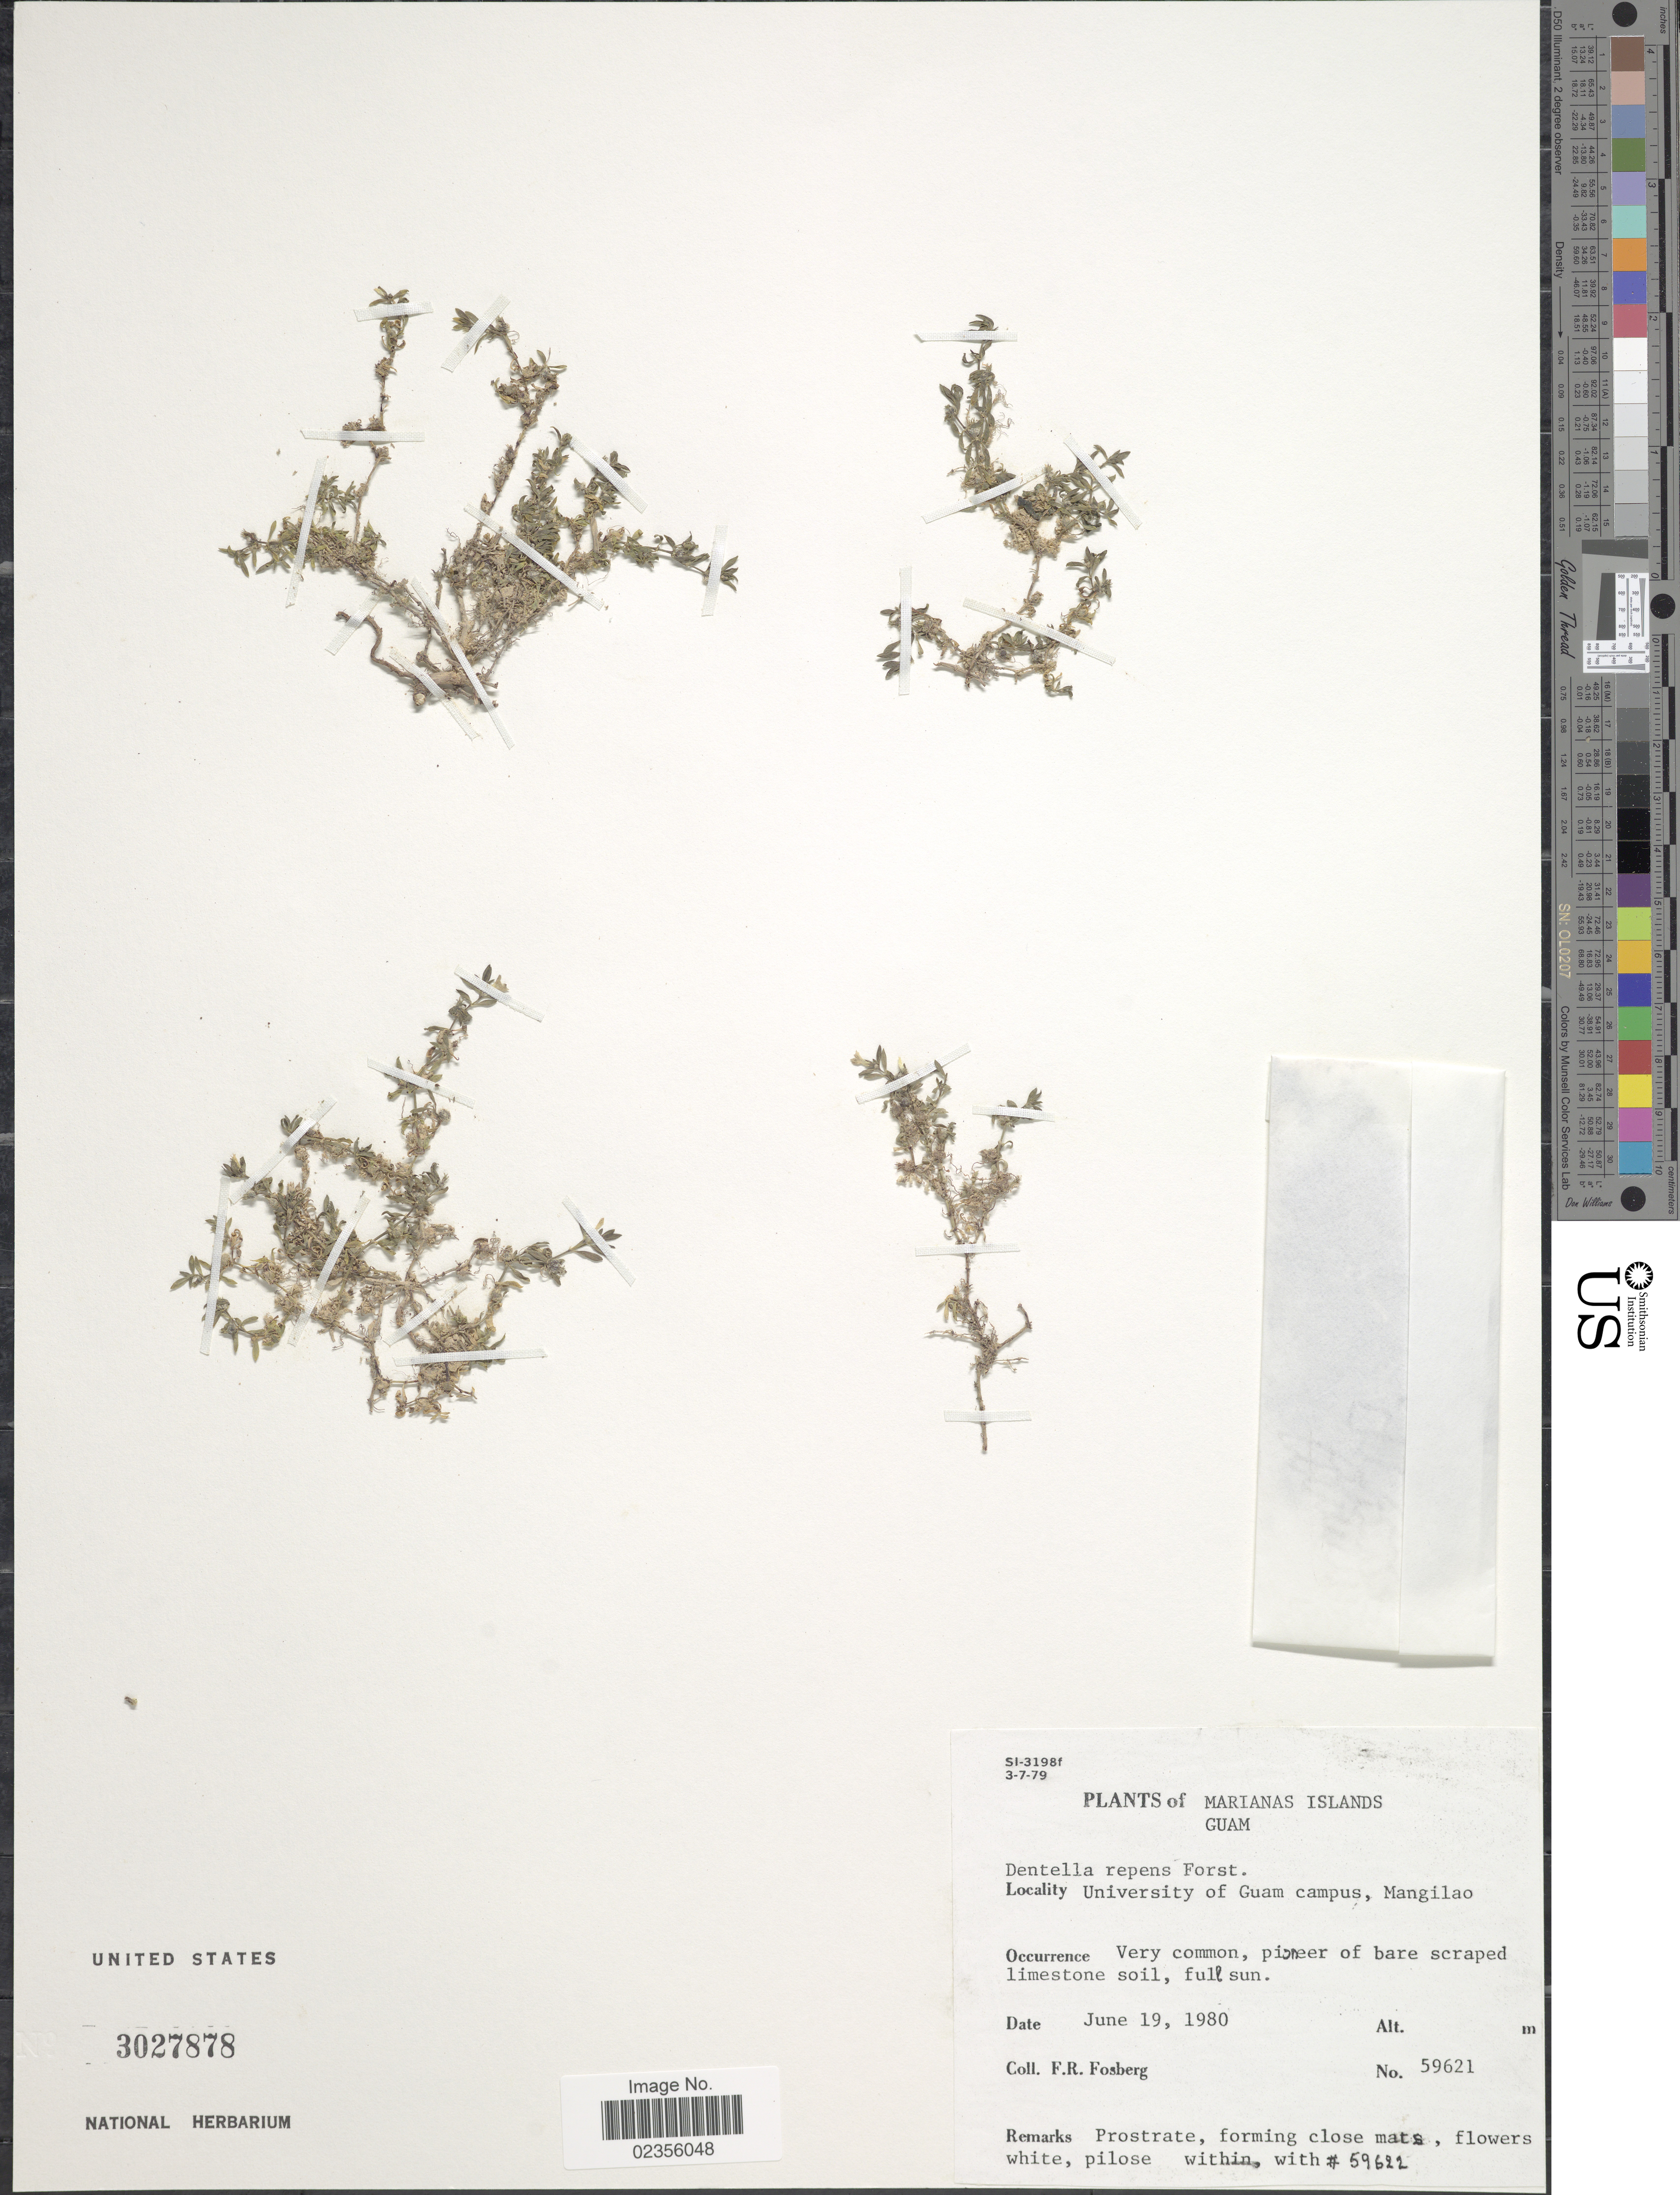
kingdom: Plantae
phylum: Tracheophyta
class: Magnoliopsida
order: Gentianales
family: Rubiaceae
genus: Dentella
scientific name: Dentella repens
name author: J.R. Forst. & G. Forst.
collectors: F. R. Fosberg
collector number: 59621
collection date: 1980-06-19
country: Guam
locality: Marianas Islands. Guam. University of Guam campus, Mangilao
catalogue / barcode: US 3027878